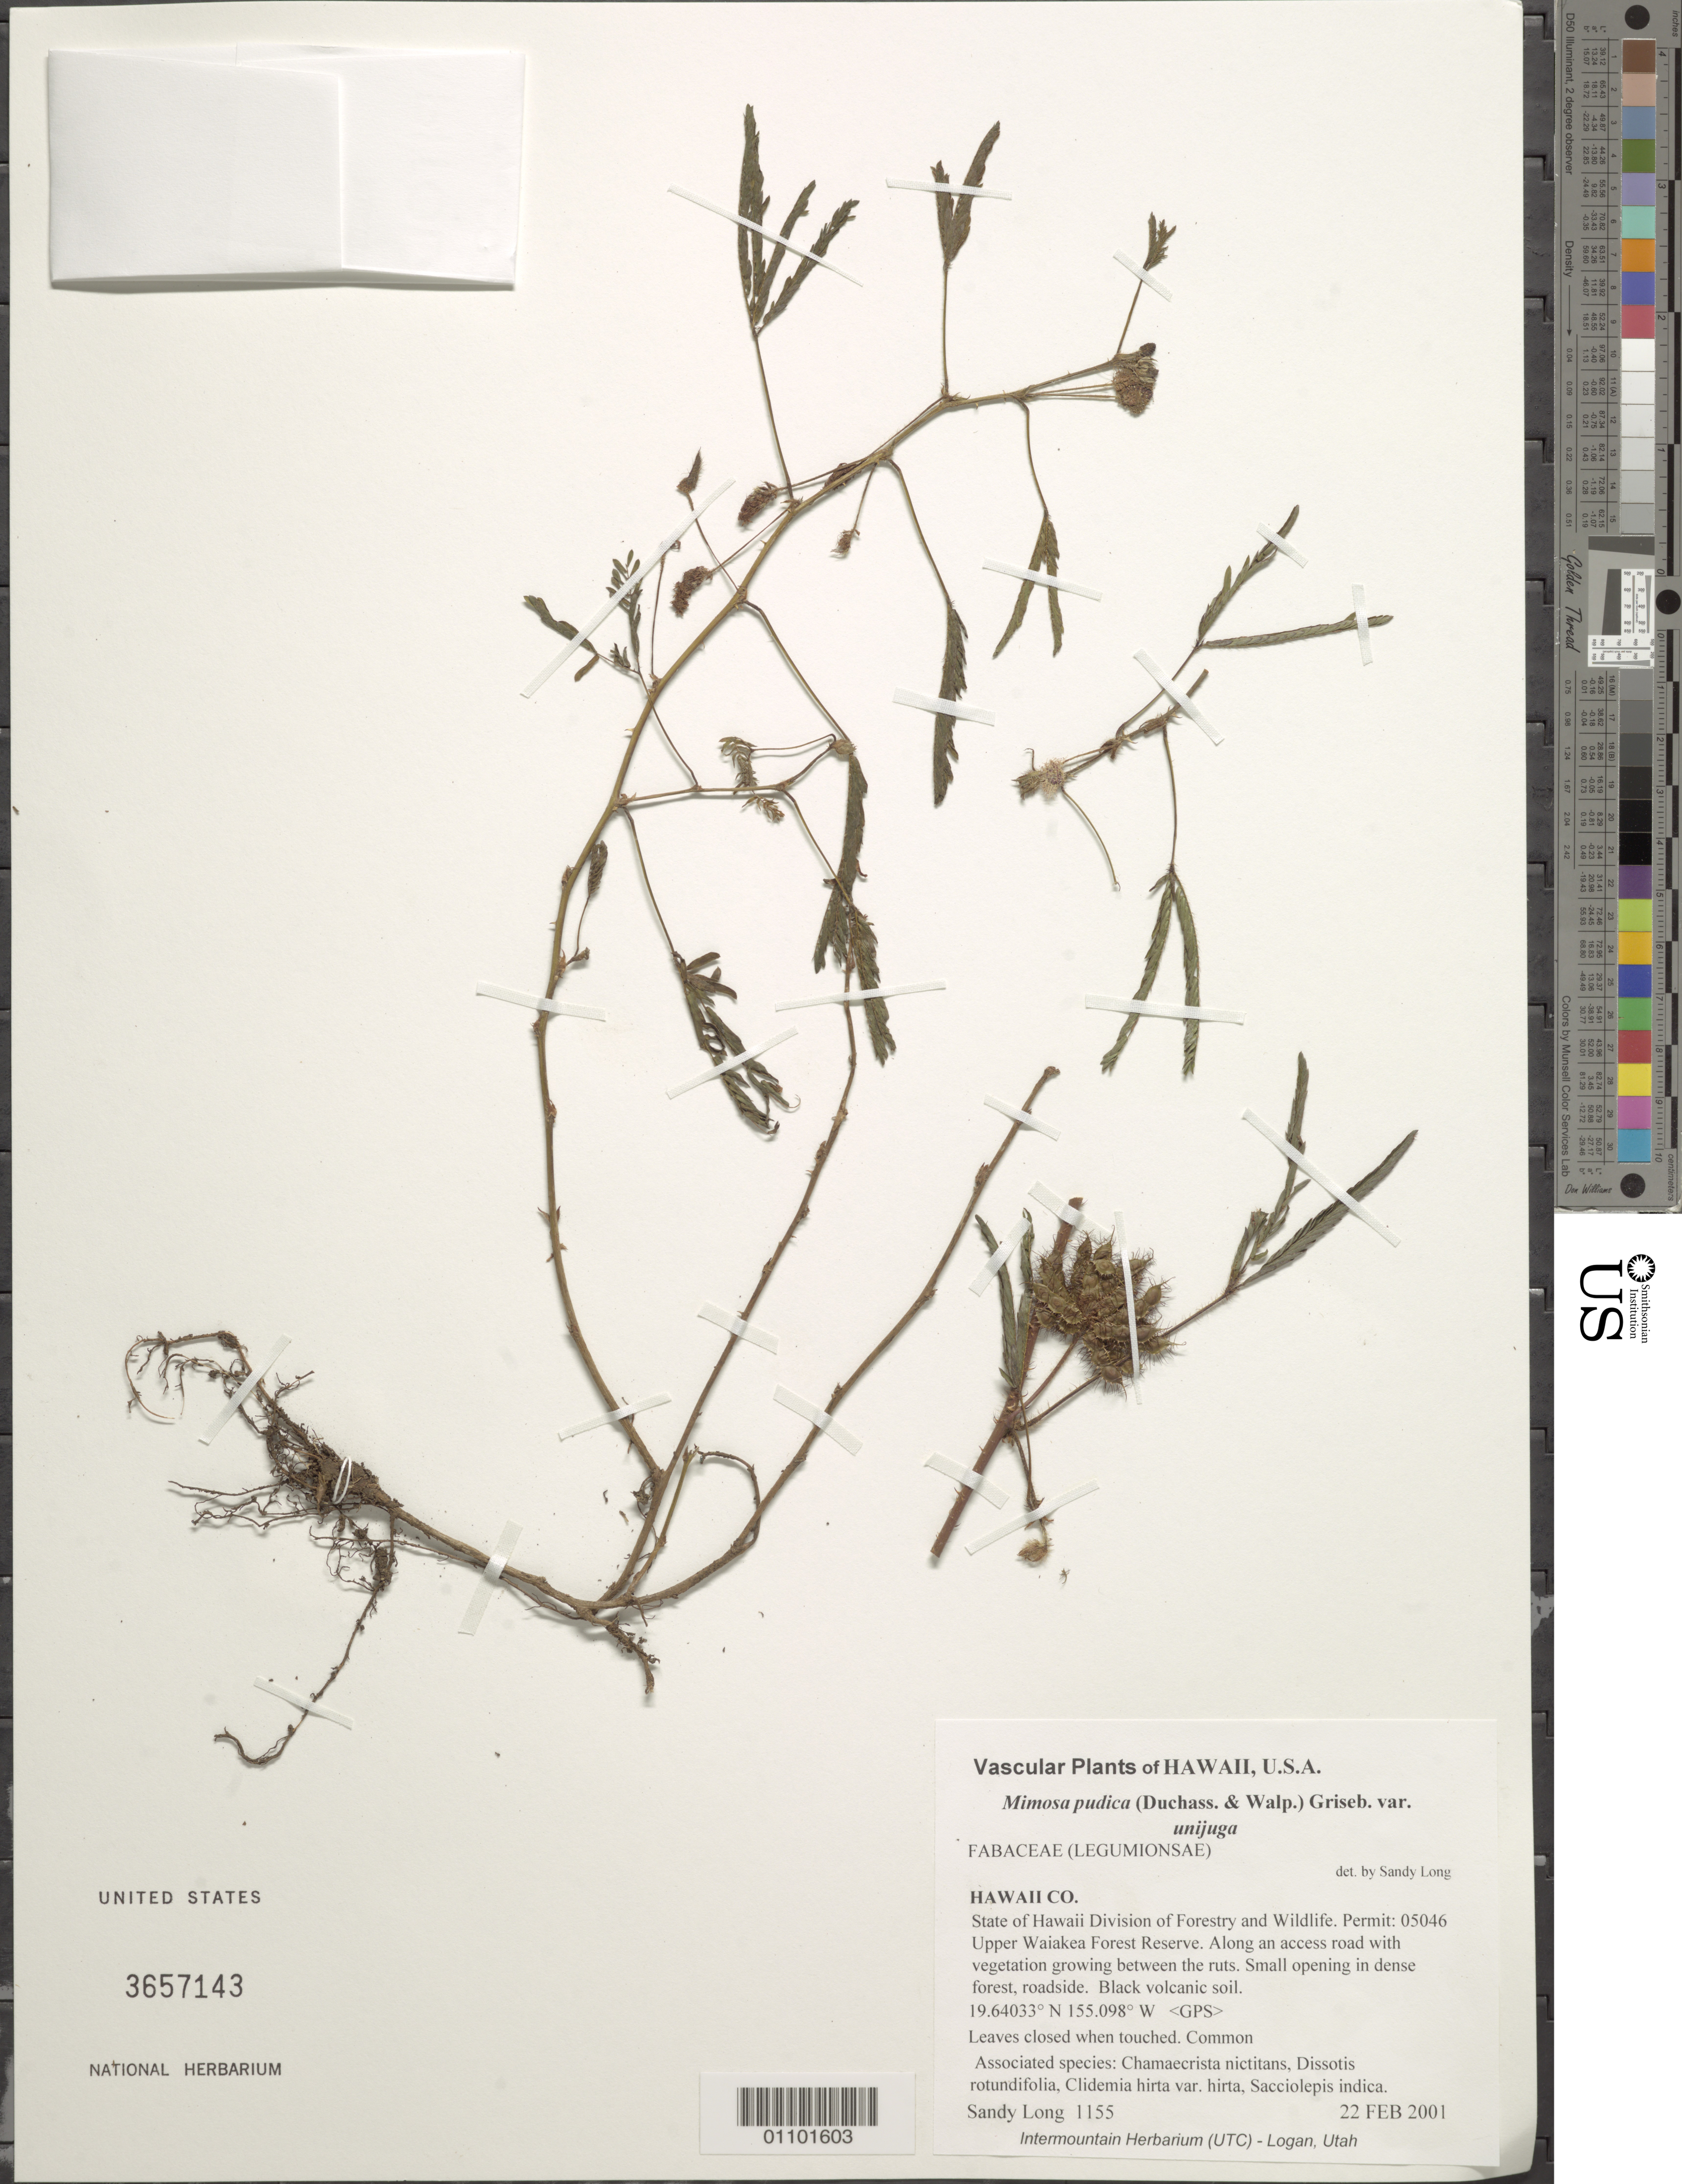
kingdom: Plantae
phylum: Tracheophyta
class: Magnoliopsida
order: Fabales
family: Fabaceae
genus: Mimosa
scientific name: Mimosa pudica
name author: L.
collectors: S. Long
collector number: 1155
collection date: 2001-02-22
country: United States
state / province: Hawaii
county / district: Hawaii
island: Hawaii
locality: Upper Waiakea Forest Reserve, along an access road with vegetation growing between the ruts, small opening in dense forest, roadside.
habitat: Small opening in dense forest.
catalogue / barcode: US 3657143